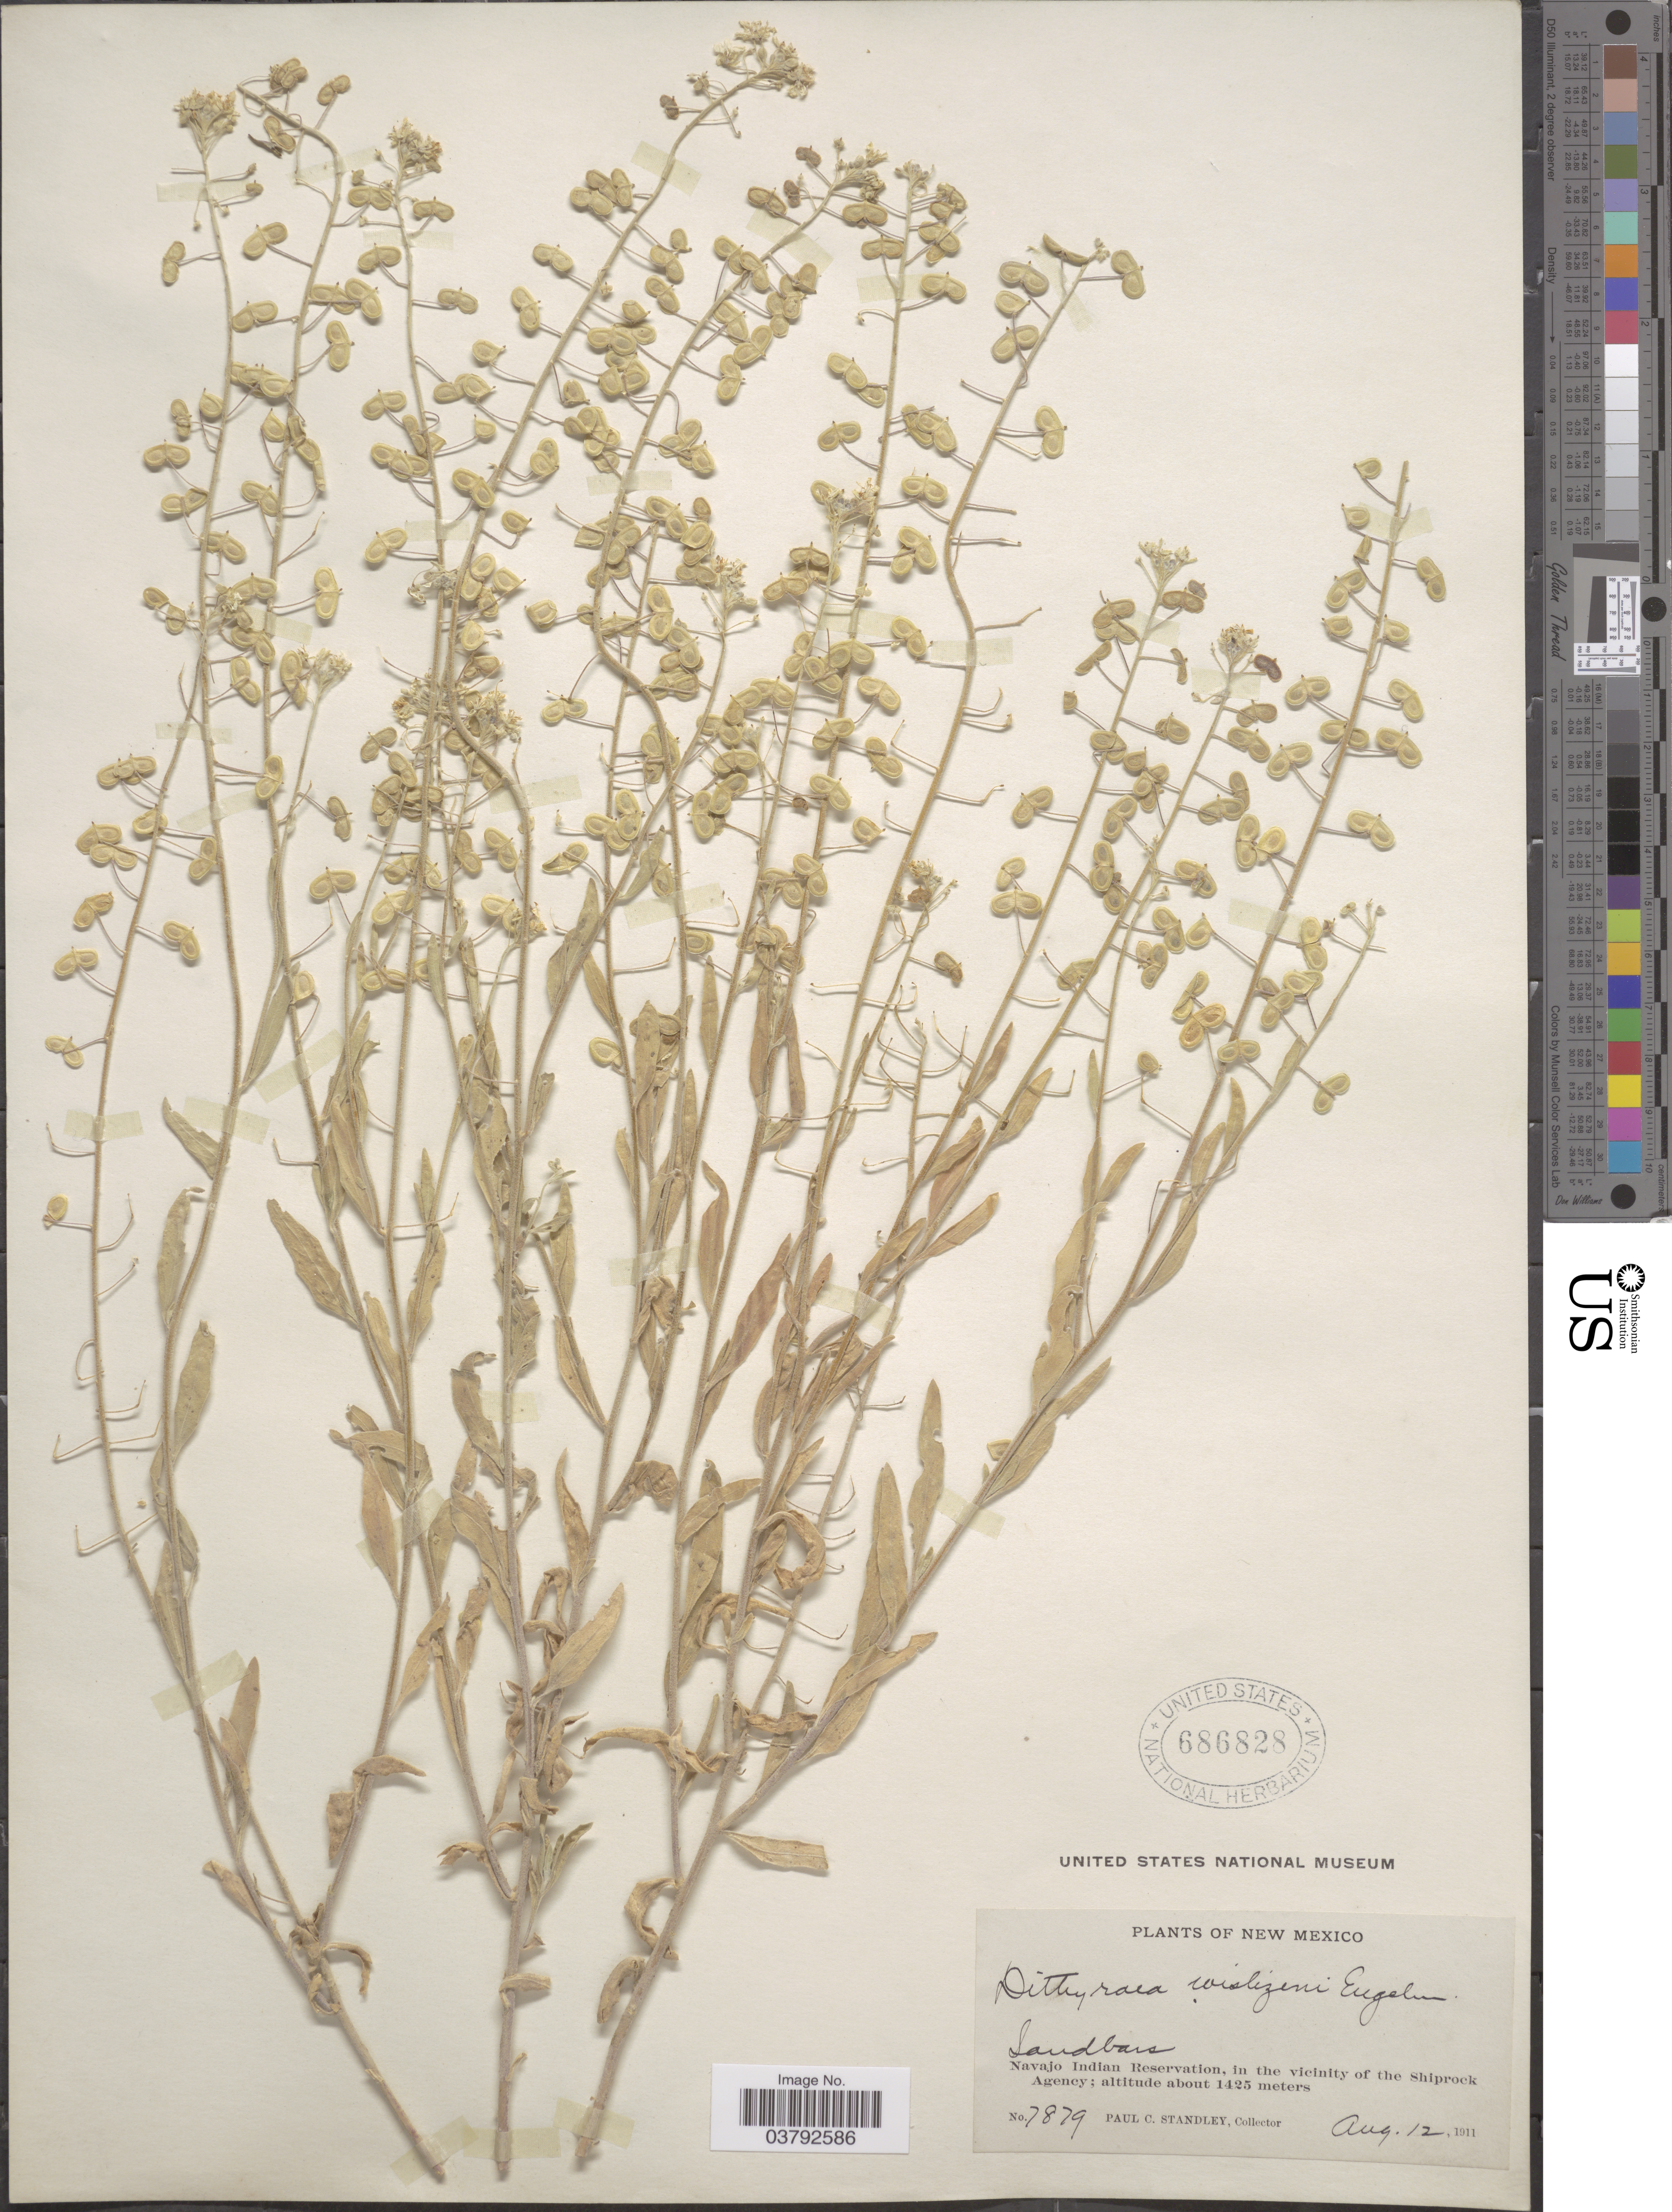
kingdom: Plantae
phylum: Tracheophyta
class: Magnoliopsida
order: Brassicales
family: Brassicaceae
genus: Dithyrea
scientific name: Dithyrea wislizeni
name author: Engelm.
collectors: P. C. Standley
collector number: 7879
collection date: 1911-08-12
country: United States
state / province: New Mexico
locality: Navajo Indian Reservation, in the vicinity of the Shiprock Agency.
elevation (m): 1425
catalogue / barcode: US 686828